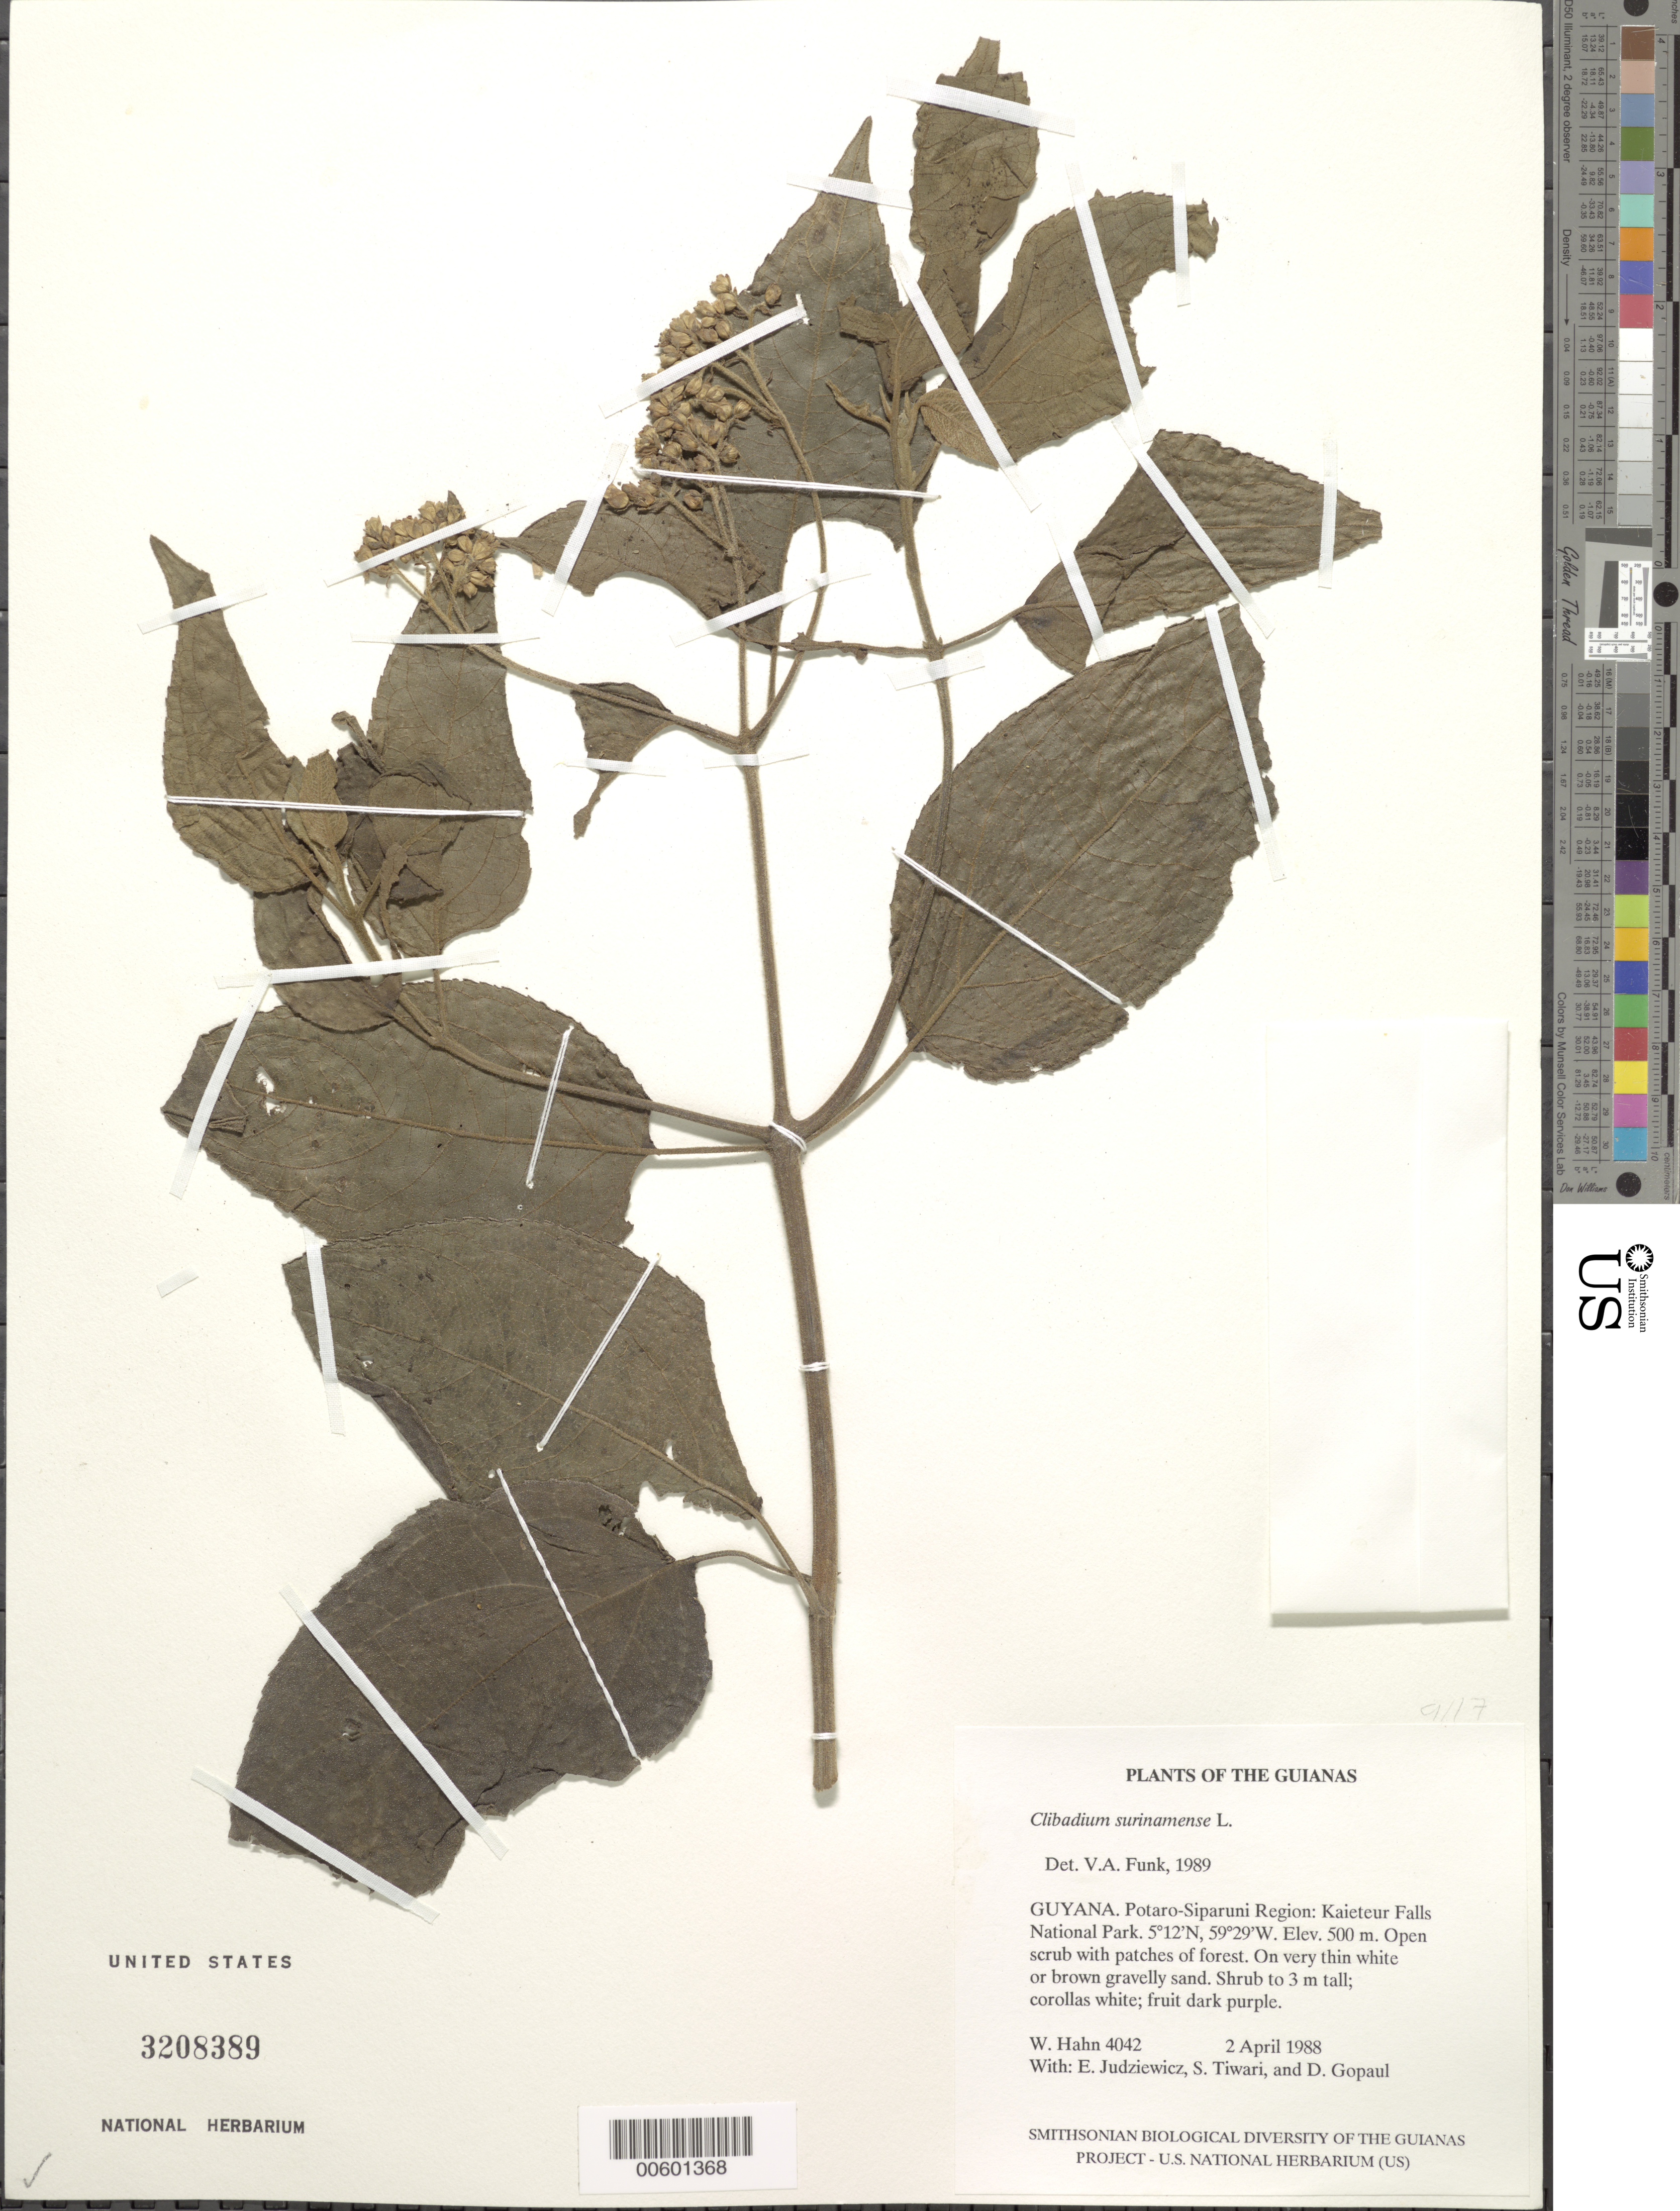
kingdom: Plantae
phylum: Tracheophyta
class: Magnoliopsida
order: Asterales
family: Asteraceae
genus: Clibadium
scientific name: Clibadium surinamense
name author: L.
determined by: Funk, Vicki A., (BOT), Smithsonian Institution - National Museum of Natural History (UNITED STATES)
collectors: W. Hahn, E. J. Judziewicz, S. Tiwari & D. Gopaul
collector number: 4042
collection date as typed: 2 April 1988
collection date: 1988-04-02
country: Guyana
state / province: Potaro-Siparuni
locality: Kaieteur Falls National Park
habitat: Open scrub with patches of forest. On very thin white or brown gravelly sand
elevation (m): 500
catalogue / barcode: US 3208389